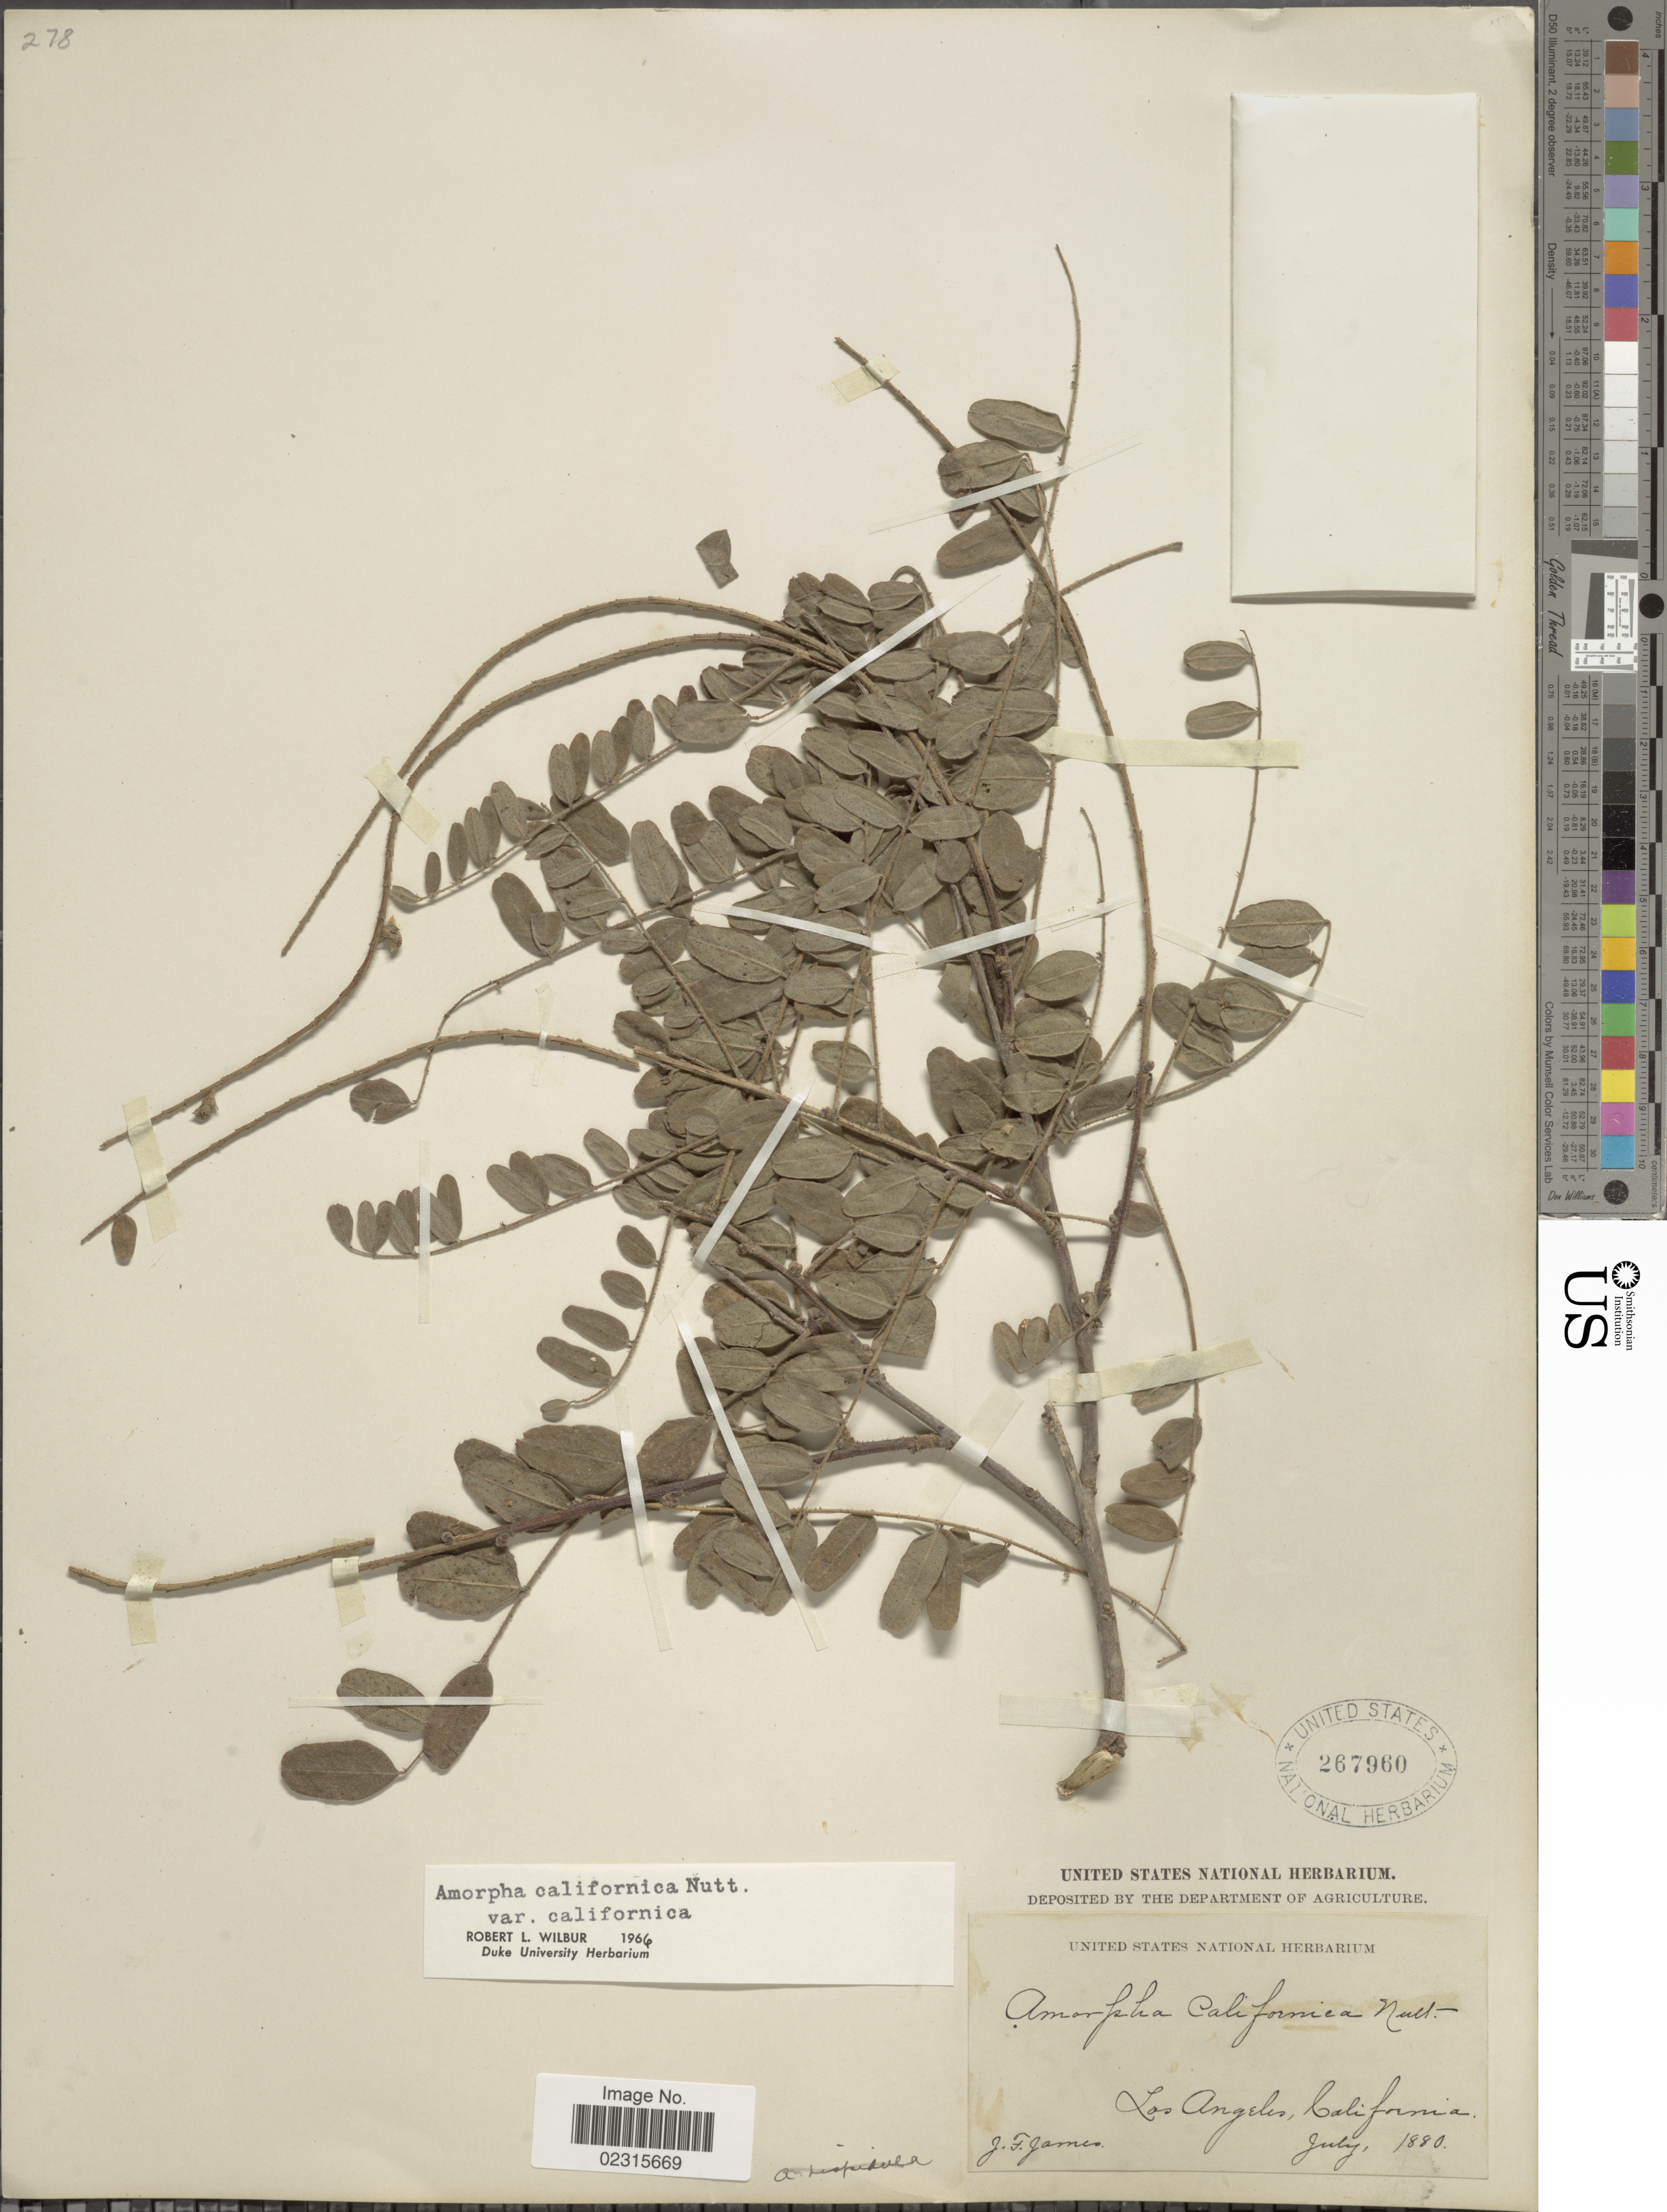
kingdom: Plantae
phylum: Tracheophyta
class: Magnoliopsida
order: Fabales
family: Fabaceae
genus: Amorpha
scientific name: Amorpha californica var. californica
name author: Nutt.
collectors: J. James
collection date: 1880-07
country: United States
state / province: California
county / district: Los Angeles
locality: Los Angeles,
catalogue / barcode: US 267960